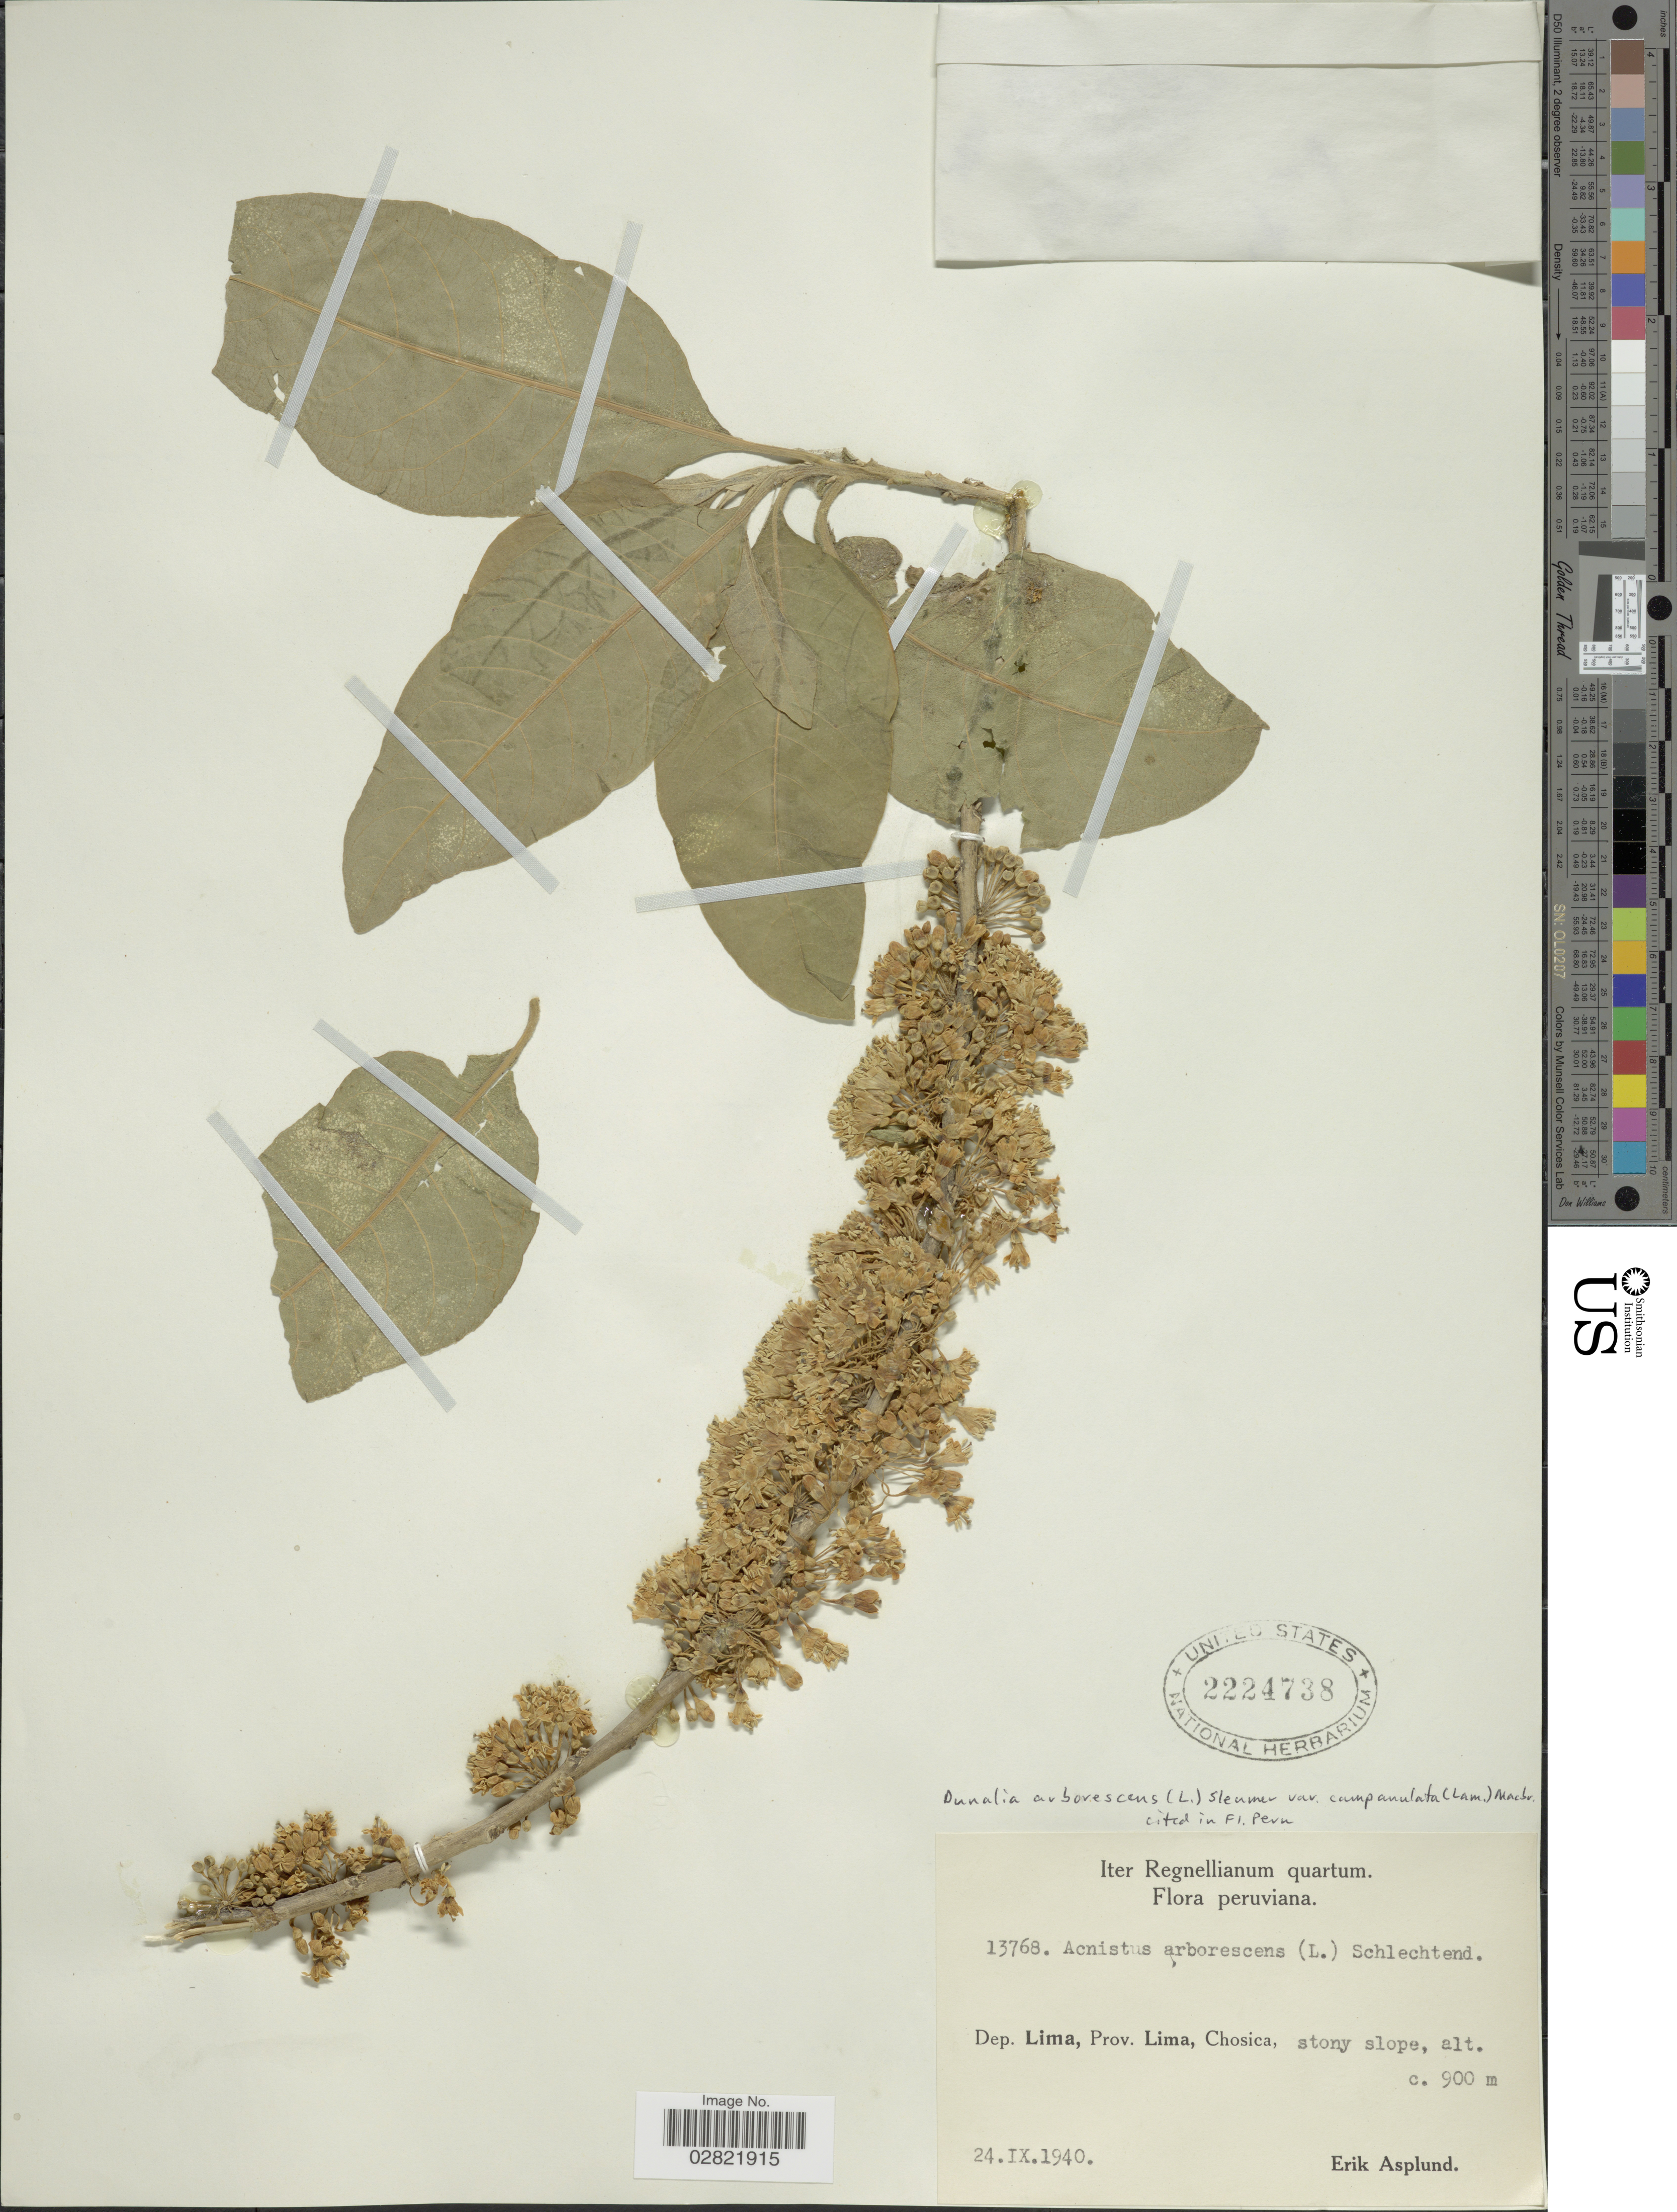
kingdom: Plantae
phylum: Tracheophyta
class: Magnoliopsida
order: Solanales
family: Solanaceae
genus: Acnistus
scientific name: Acnistus arborescens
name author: (L.) Schltdl.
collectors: E. Asplund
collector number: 13768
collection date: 1940-09-24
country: Peru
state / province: Lima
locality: Peruviana, Dep. Lima, Prov. Lima, Chosica.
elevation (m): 900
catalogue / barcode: US 2224738